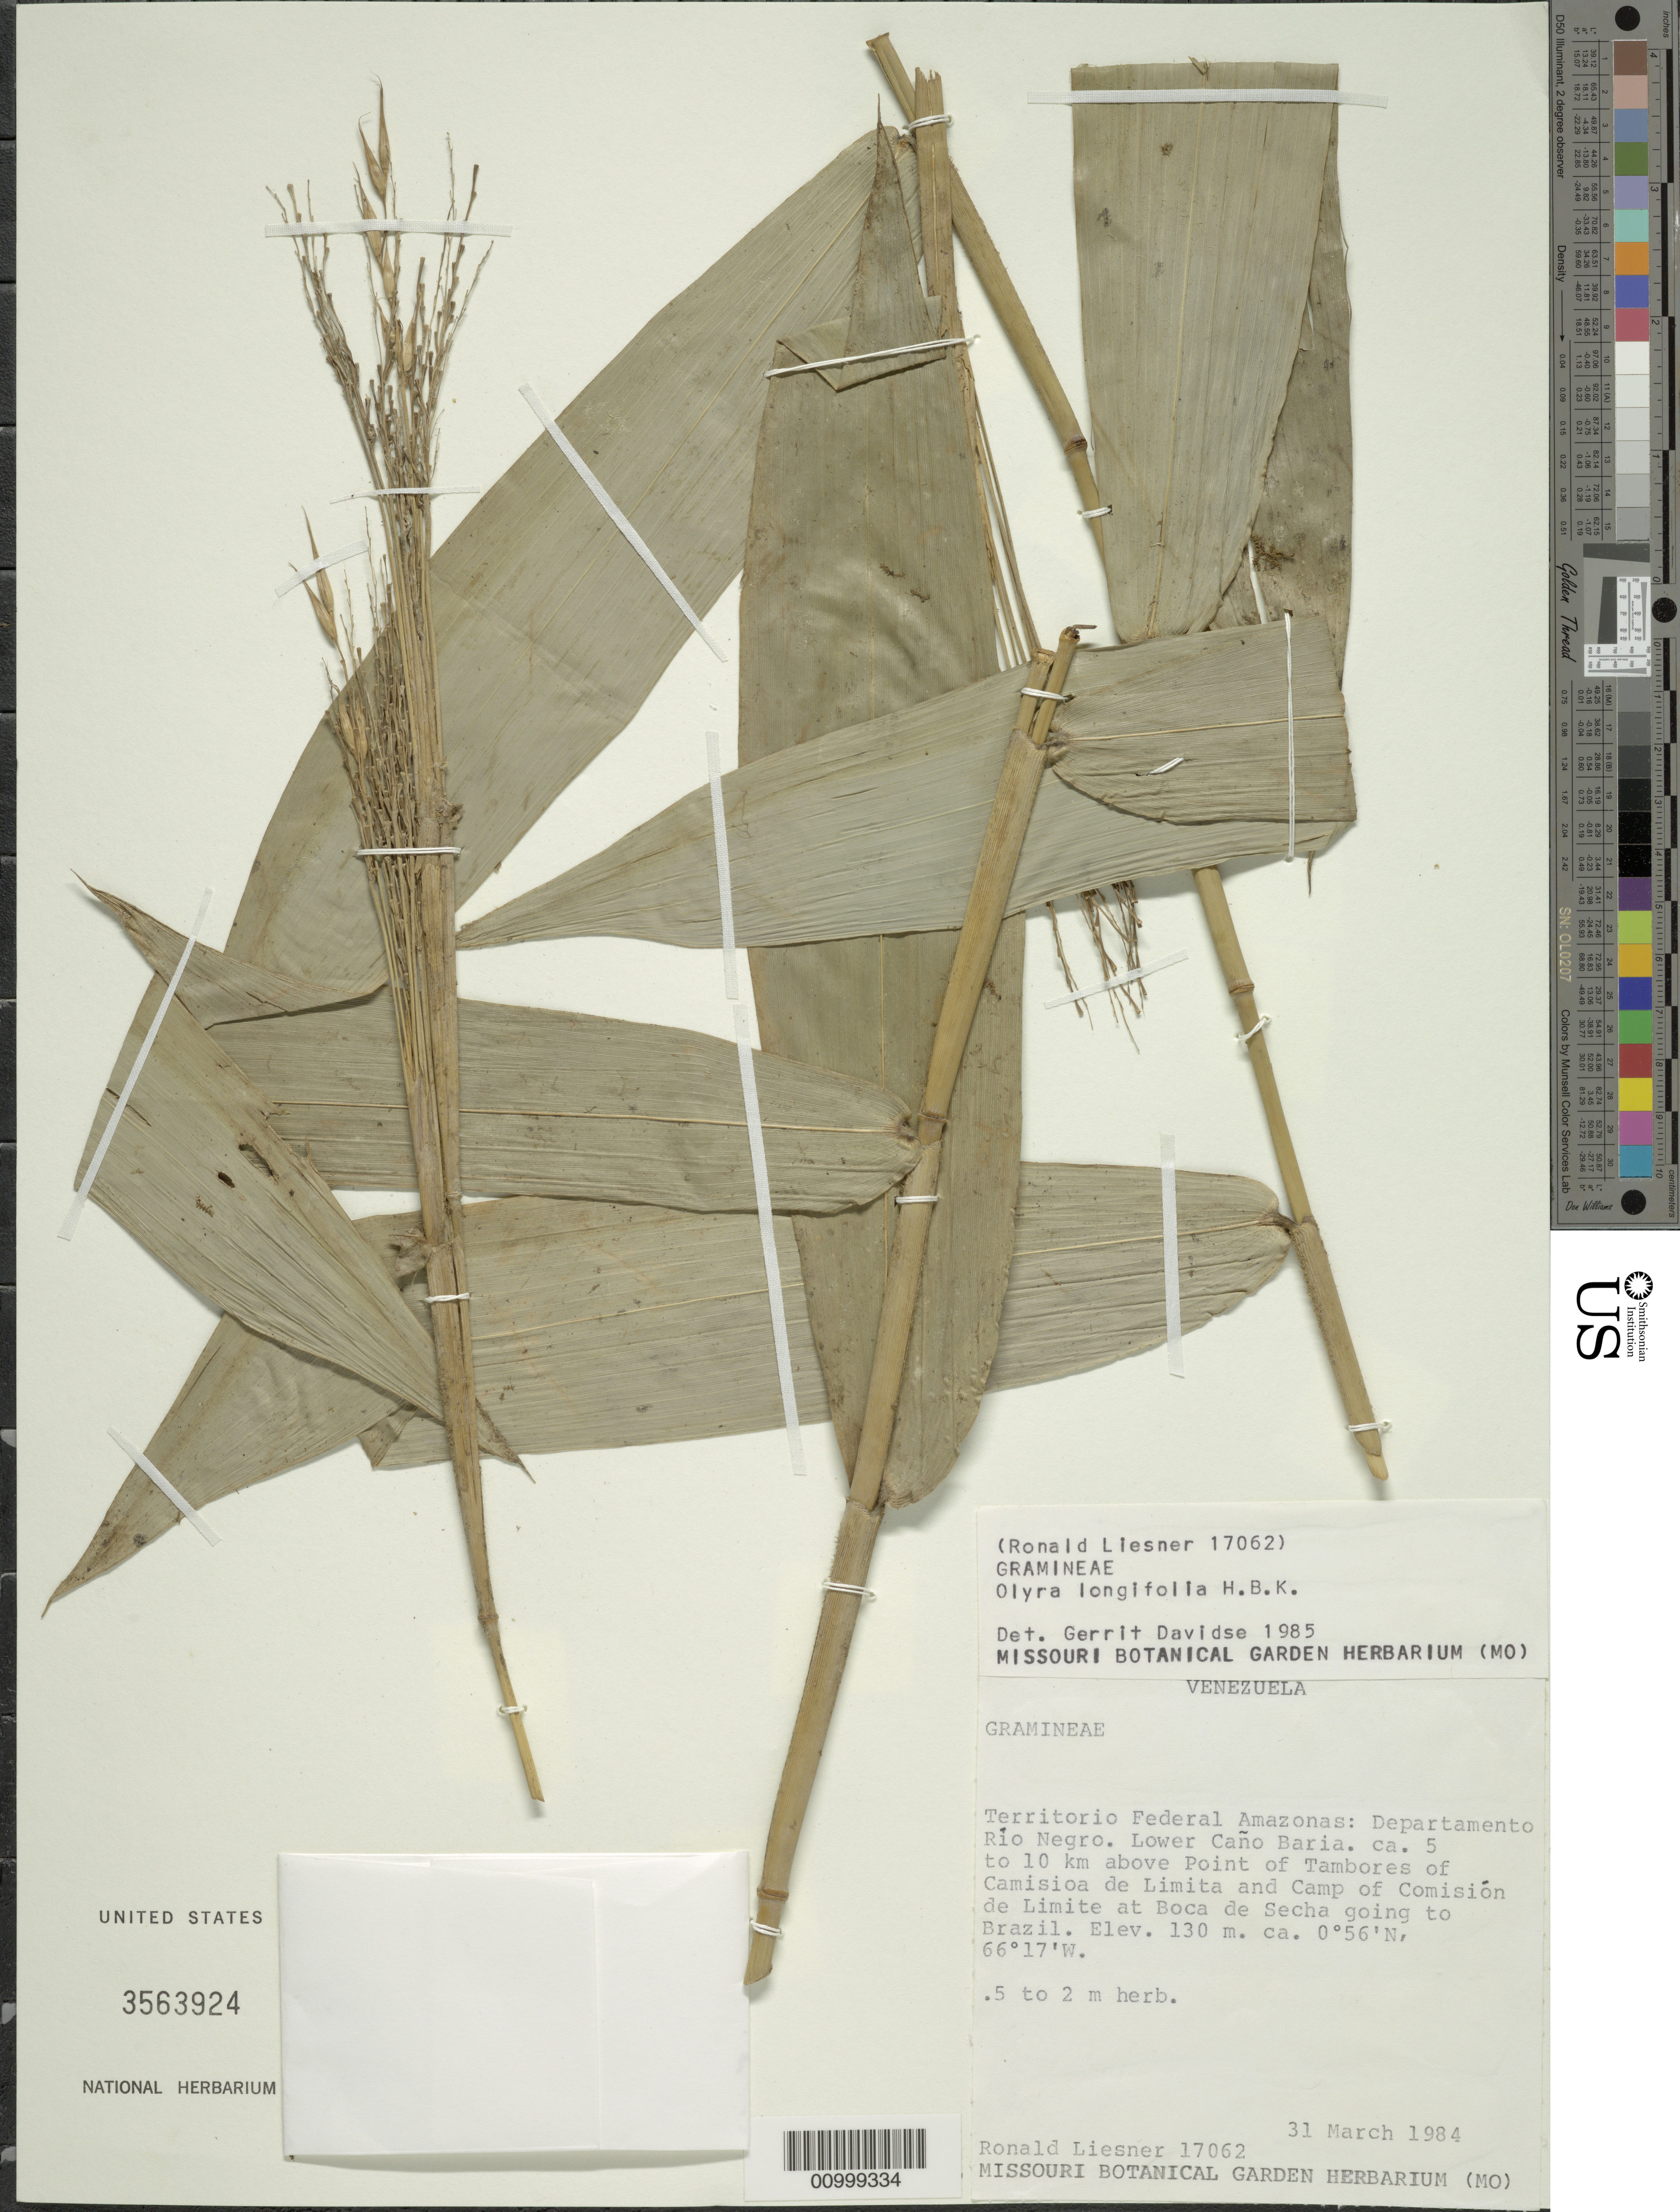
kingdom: Plantae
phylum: Tracheophyta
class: Liliopsida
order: Poales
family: Poaceae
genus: Olyra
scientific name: Olyra longifolia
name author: Kunth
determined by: Davidse, Gerrit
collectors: R. L. Liesner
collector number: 17062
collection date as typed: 31-Mar-84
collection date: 1984-03-31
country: Venezuela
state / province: Amazonas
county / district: Río Negro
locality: Lower Cano Baria. Ca. 5 to 10 km above Point of Tambores of Camisio de Limita and Camp of Comision de Limite at Boca de Secha going to Brazil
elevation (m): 130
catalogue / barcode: US 3563924